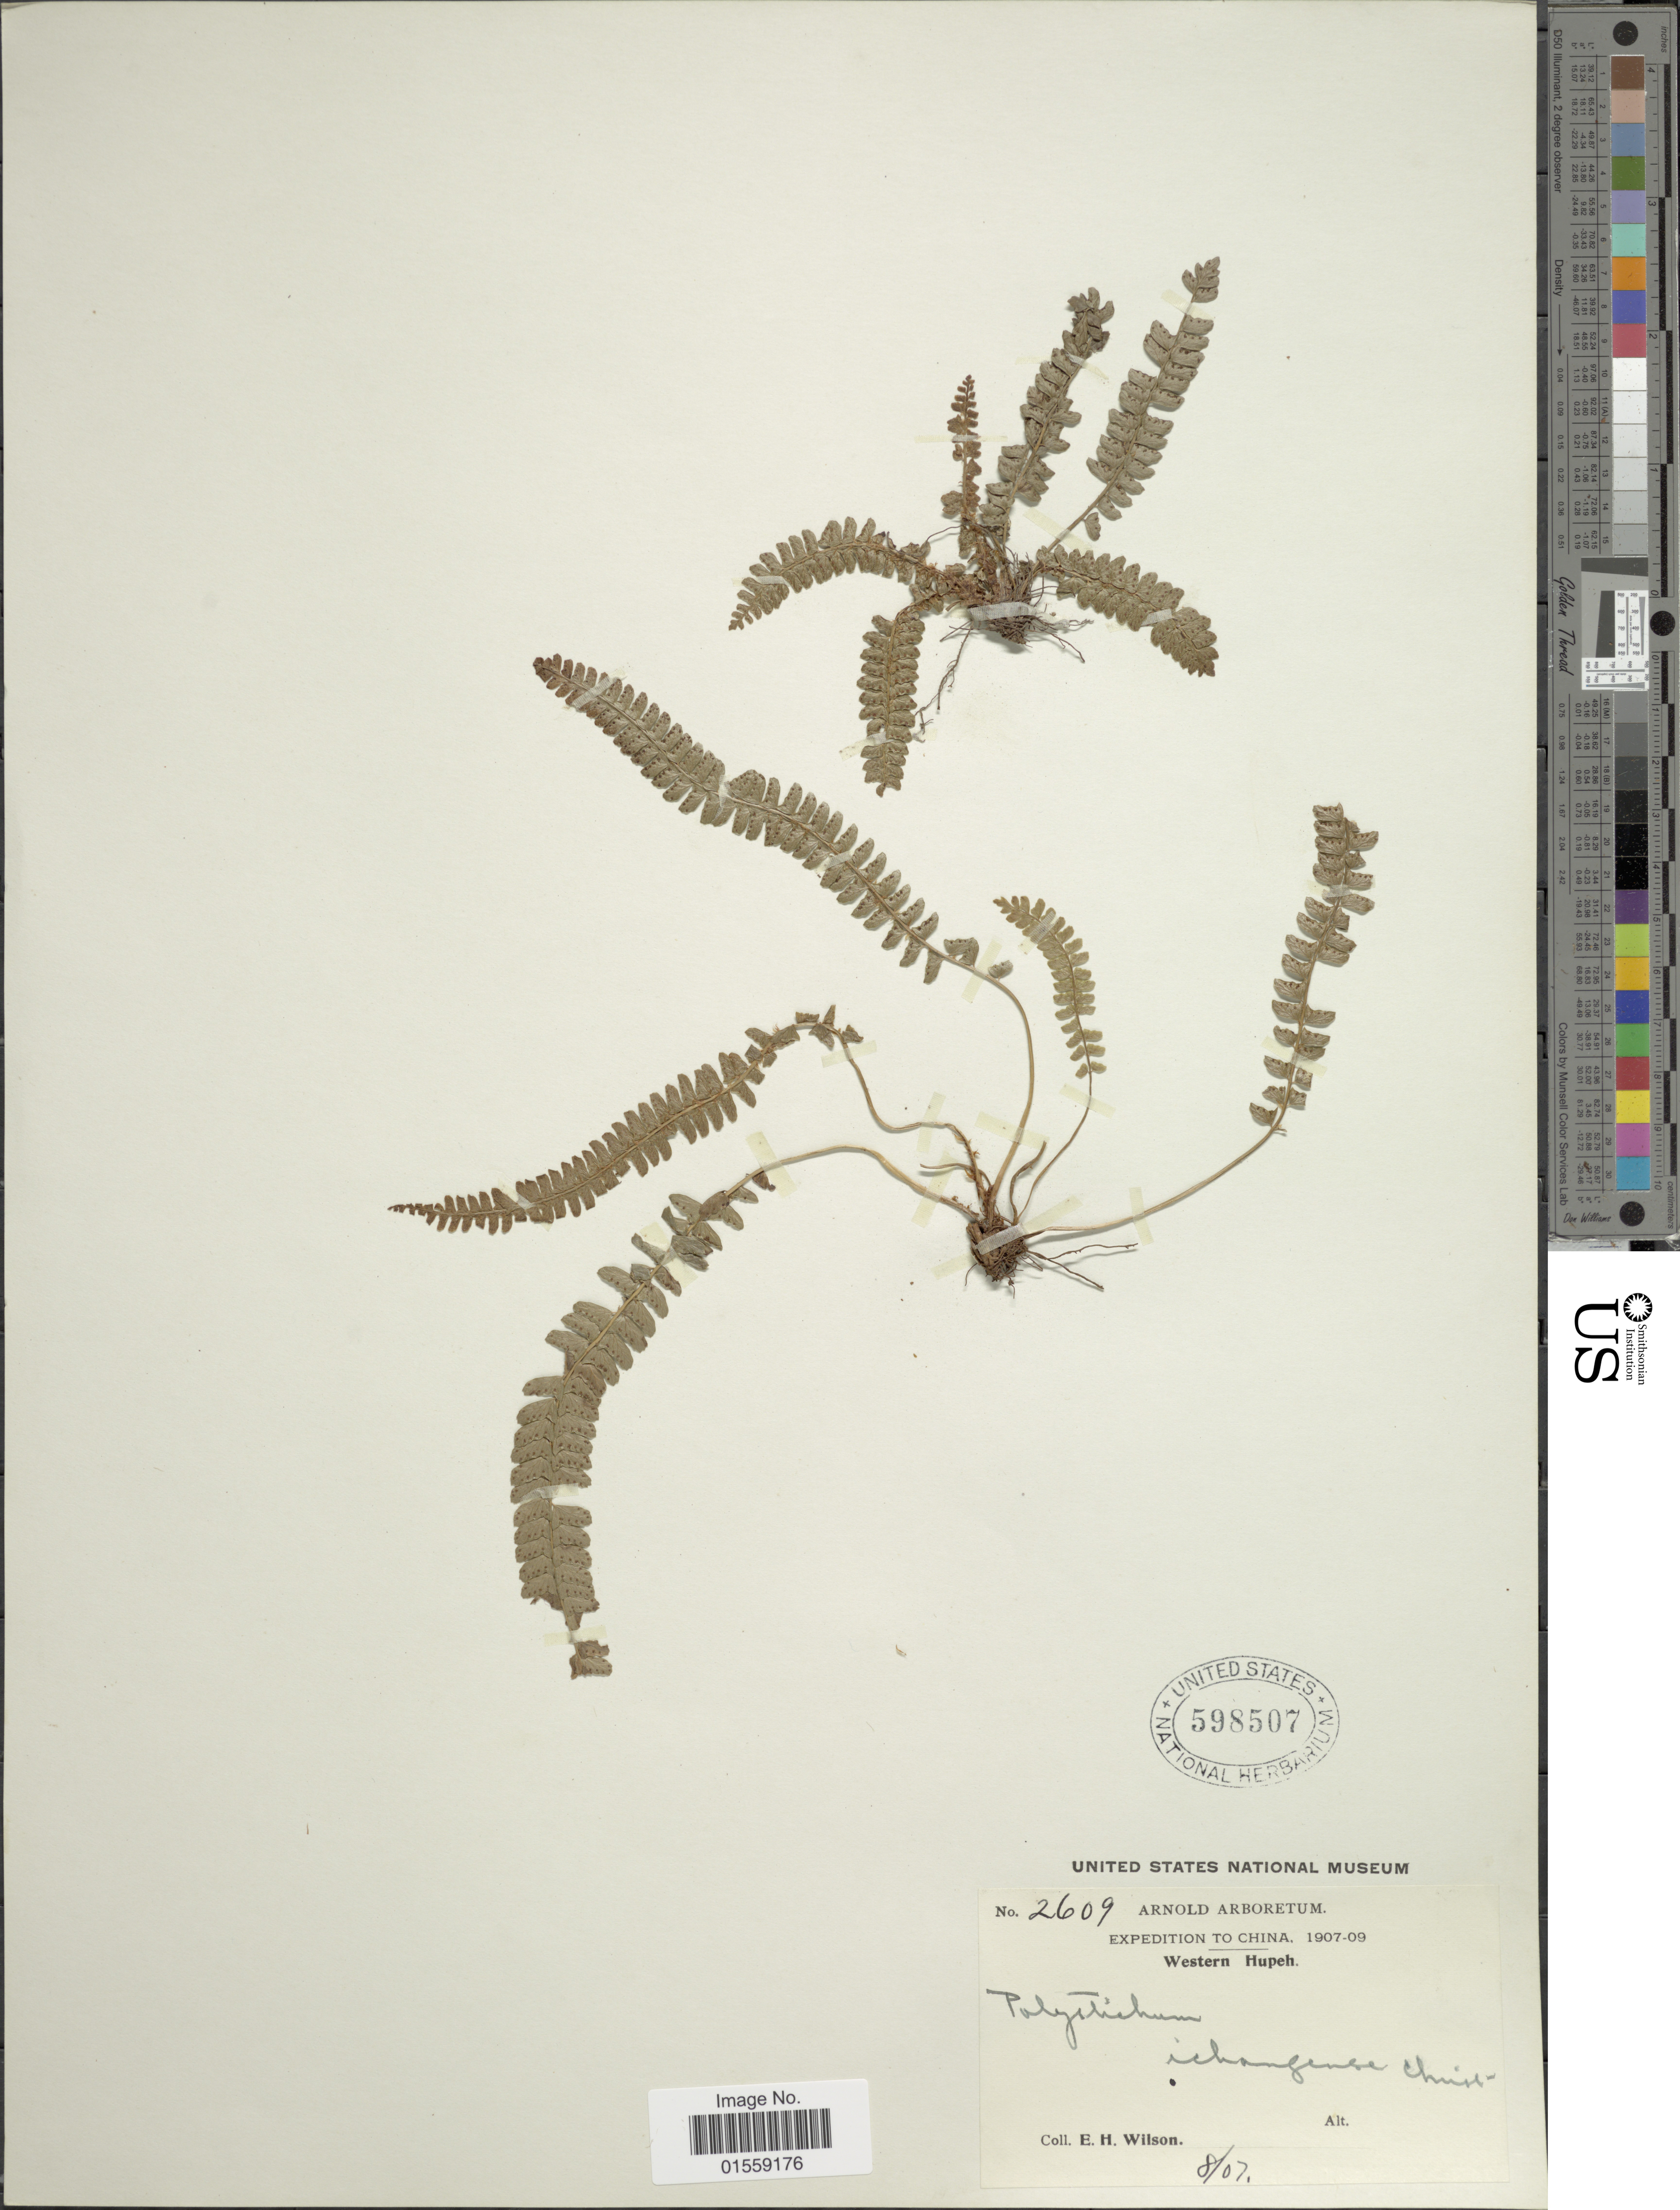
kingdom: Plantae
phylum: Tracheophyta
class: Polypodiopsida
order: Polypodiales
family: Dryopteridaceae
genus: Polystichum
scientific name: Polystichum ichangense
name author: Christ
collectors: E. Wilson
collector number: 2609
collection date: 1907-08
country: China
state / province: Hubei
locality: Western Hupeh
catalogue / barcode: US 598507